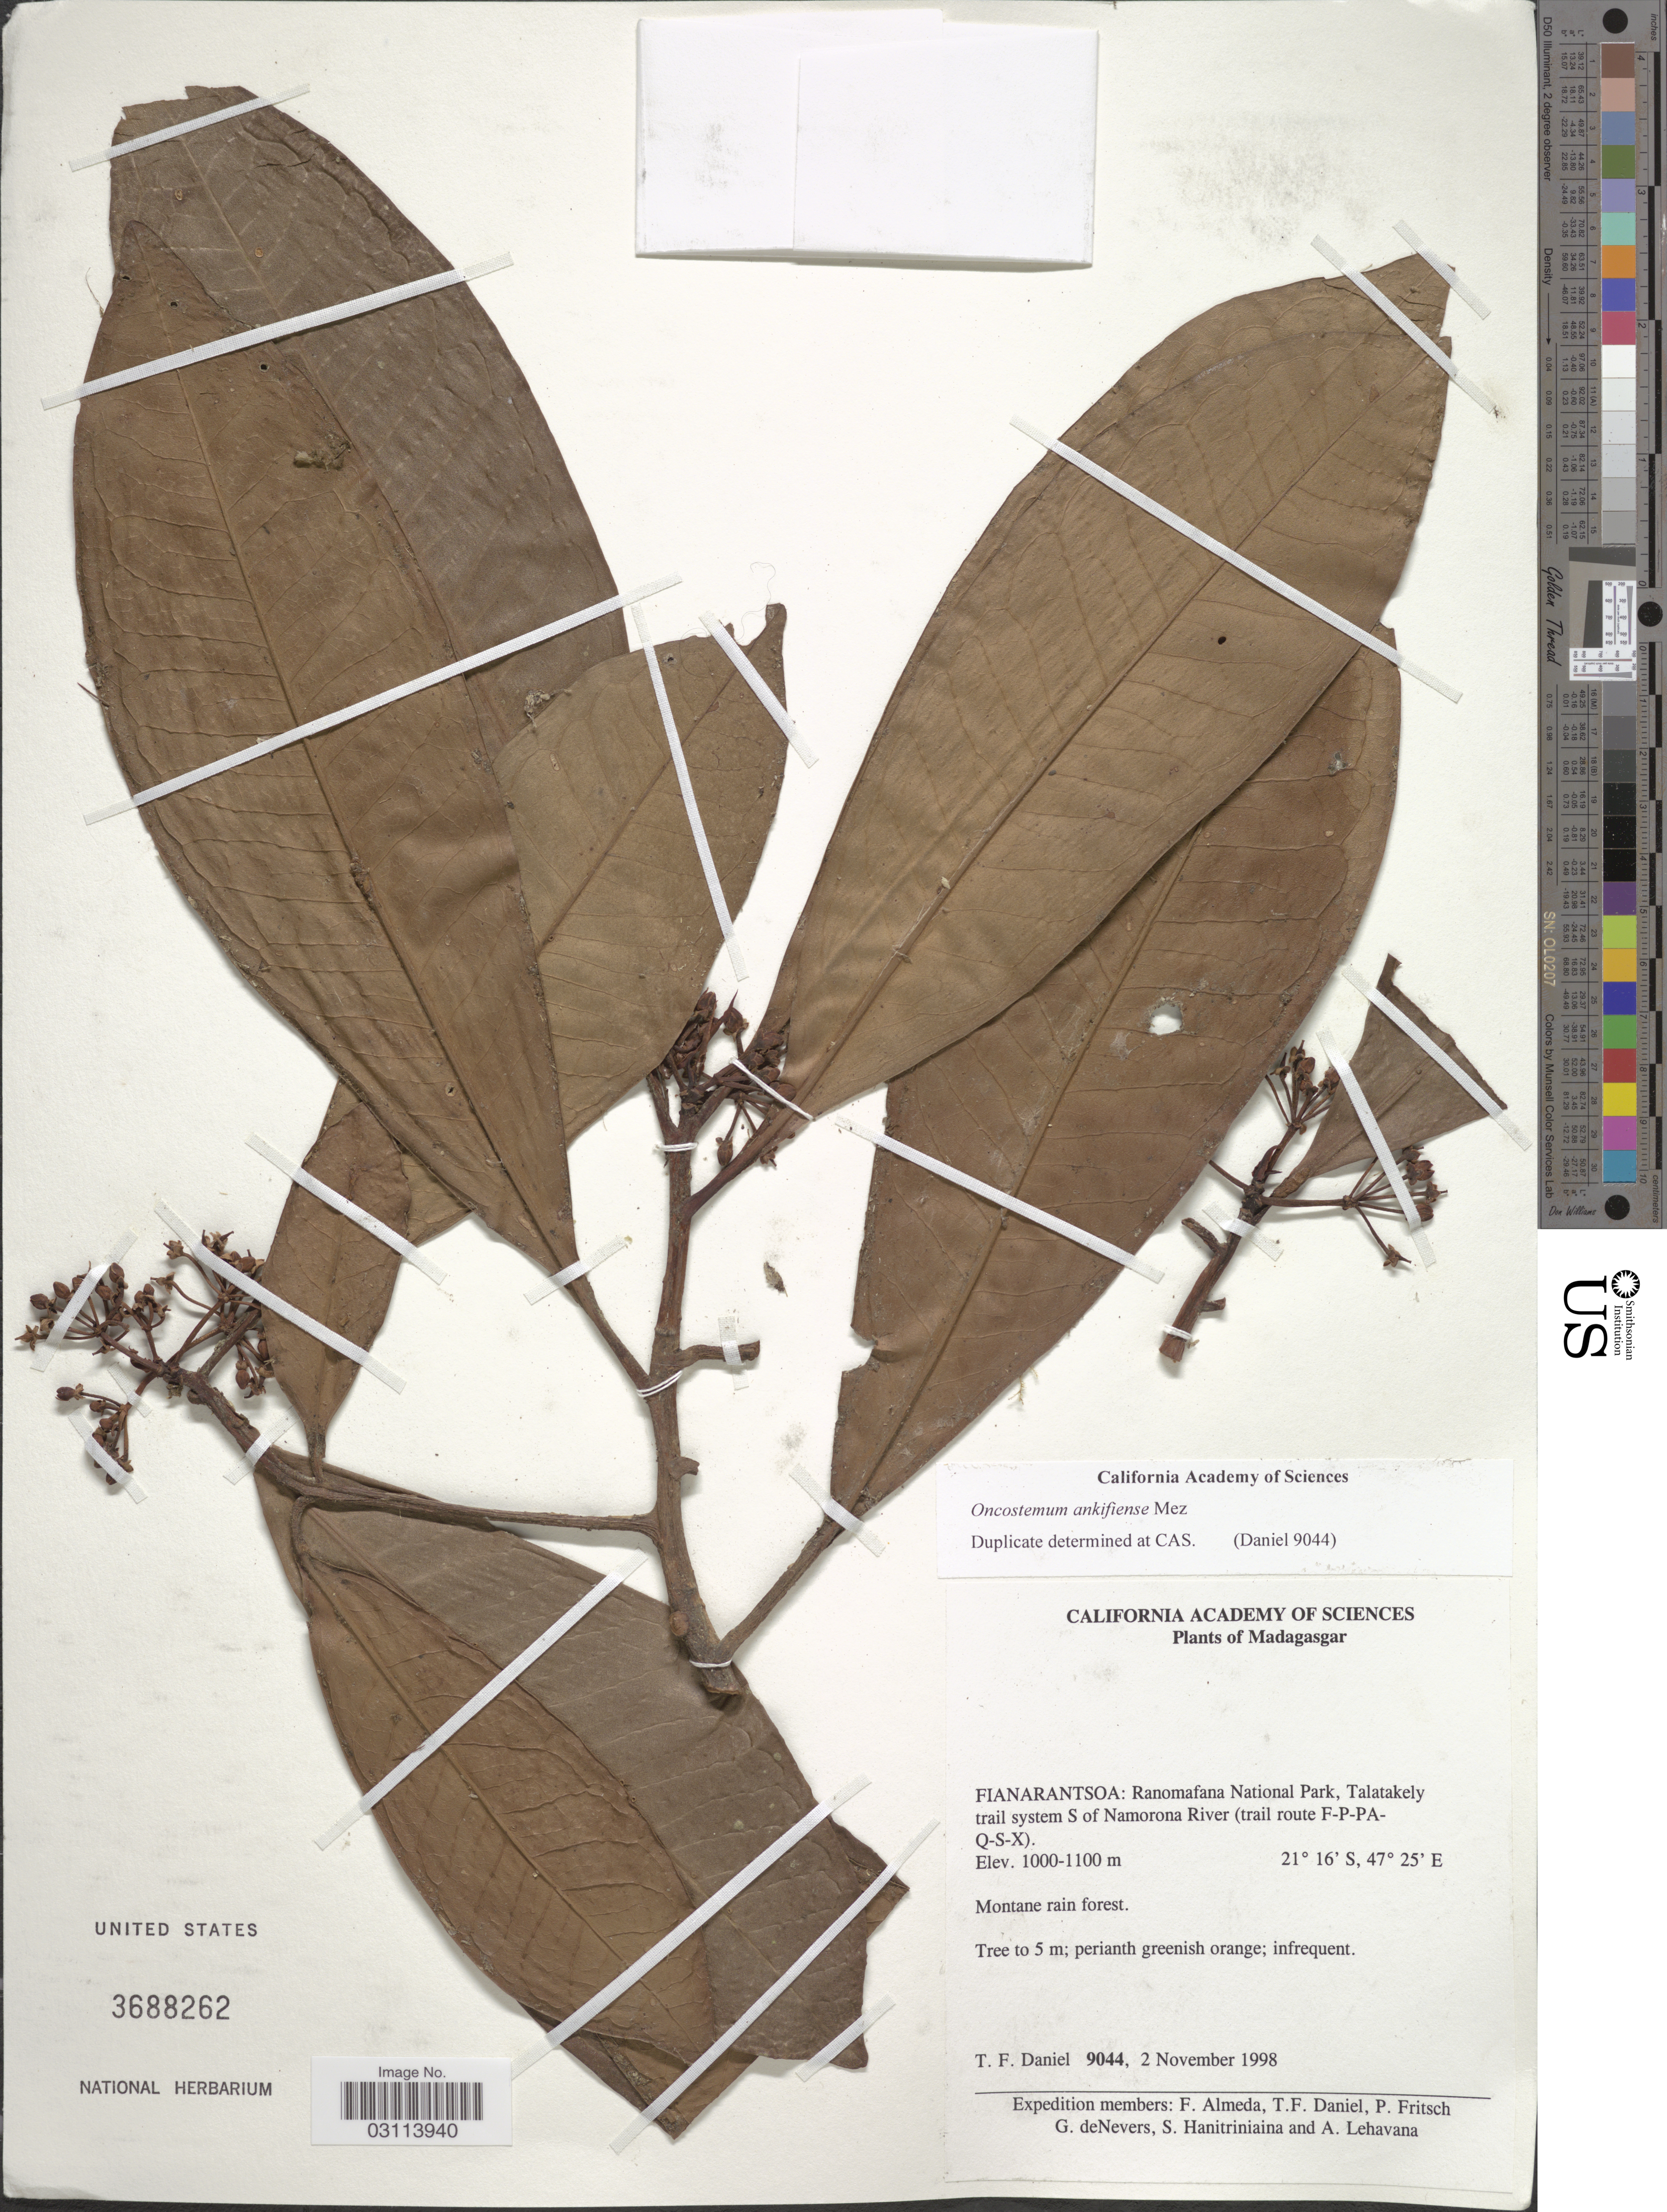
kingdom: Plantae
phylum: Tracheophyta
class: Magnoliopsida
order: Ericales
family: Primulaceae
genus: Oncostemum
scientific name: Oncostemum ankifiense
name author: Mez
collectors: T. F. Daniel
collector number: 9044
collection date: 1998-11-02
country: Madagascar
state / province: Vatovavy Fitovinany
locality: Ranomafana National Park, Talatakely trail system S of Namorona River (trail route F-P-P-A-Q-S-X).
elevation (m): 1000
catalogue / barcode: US 3688262